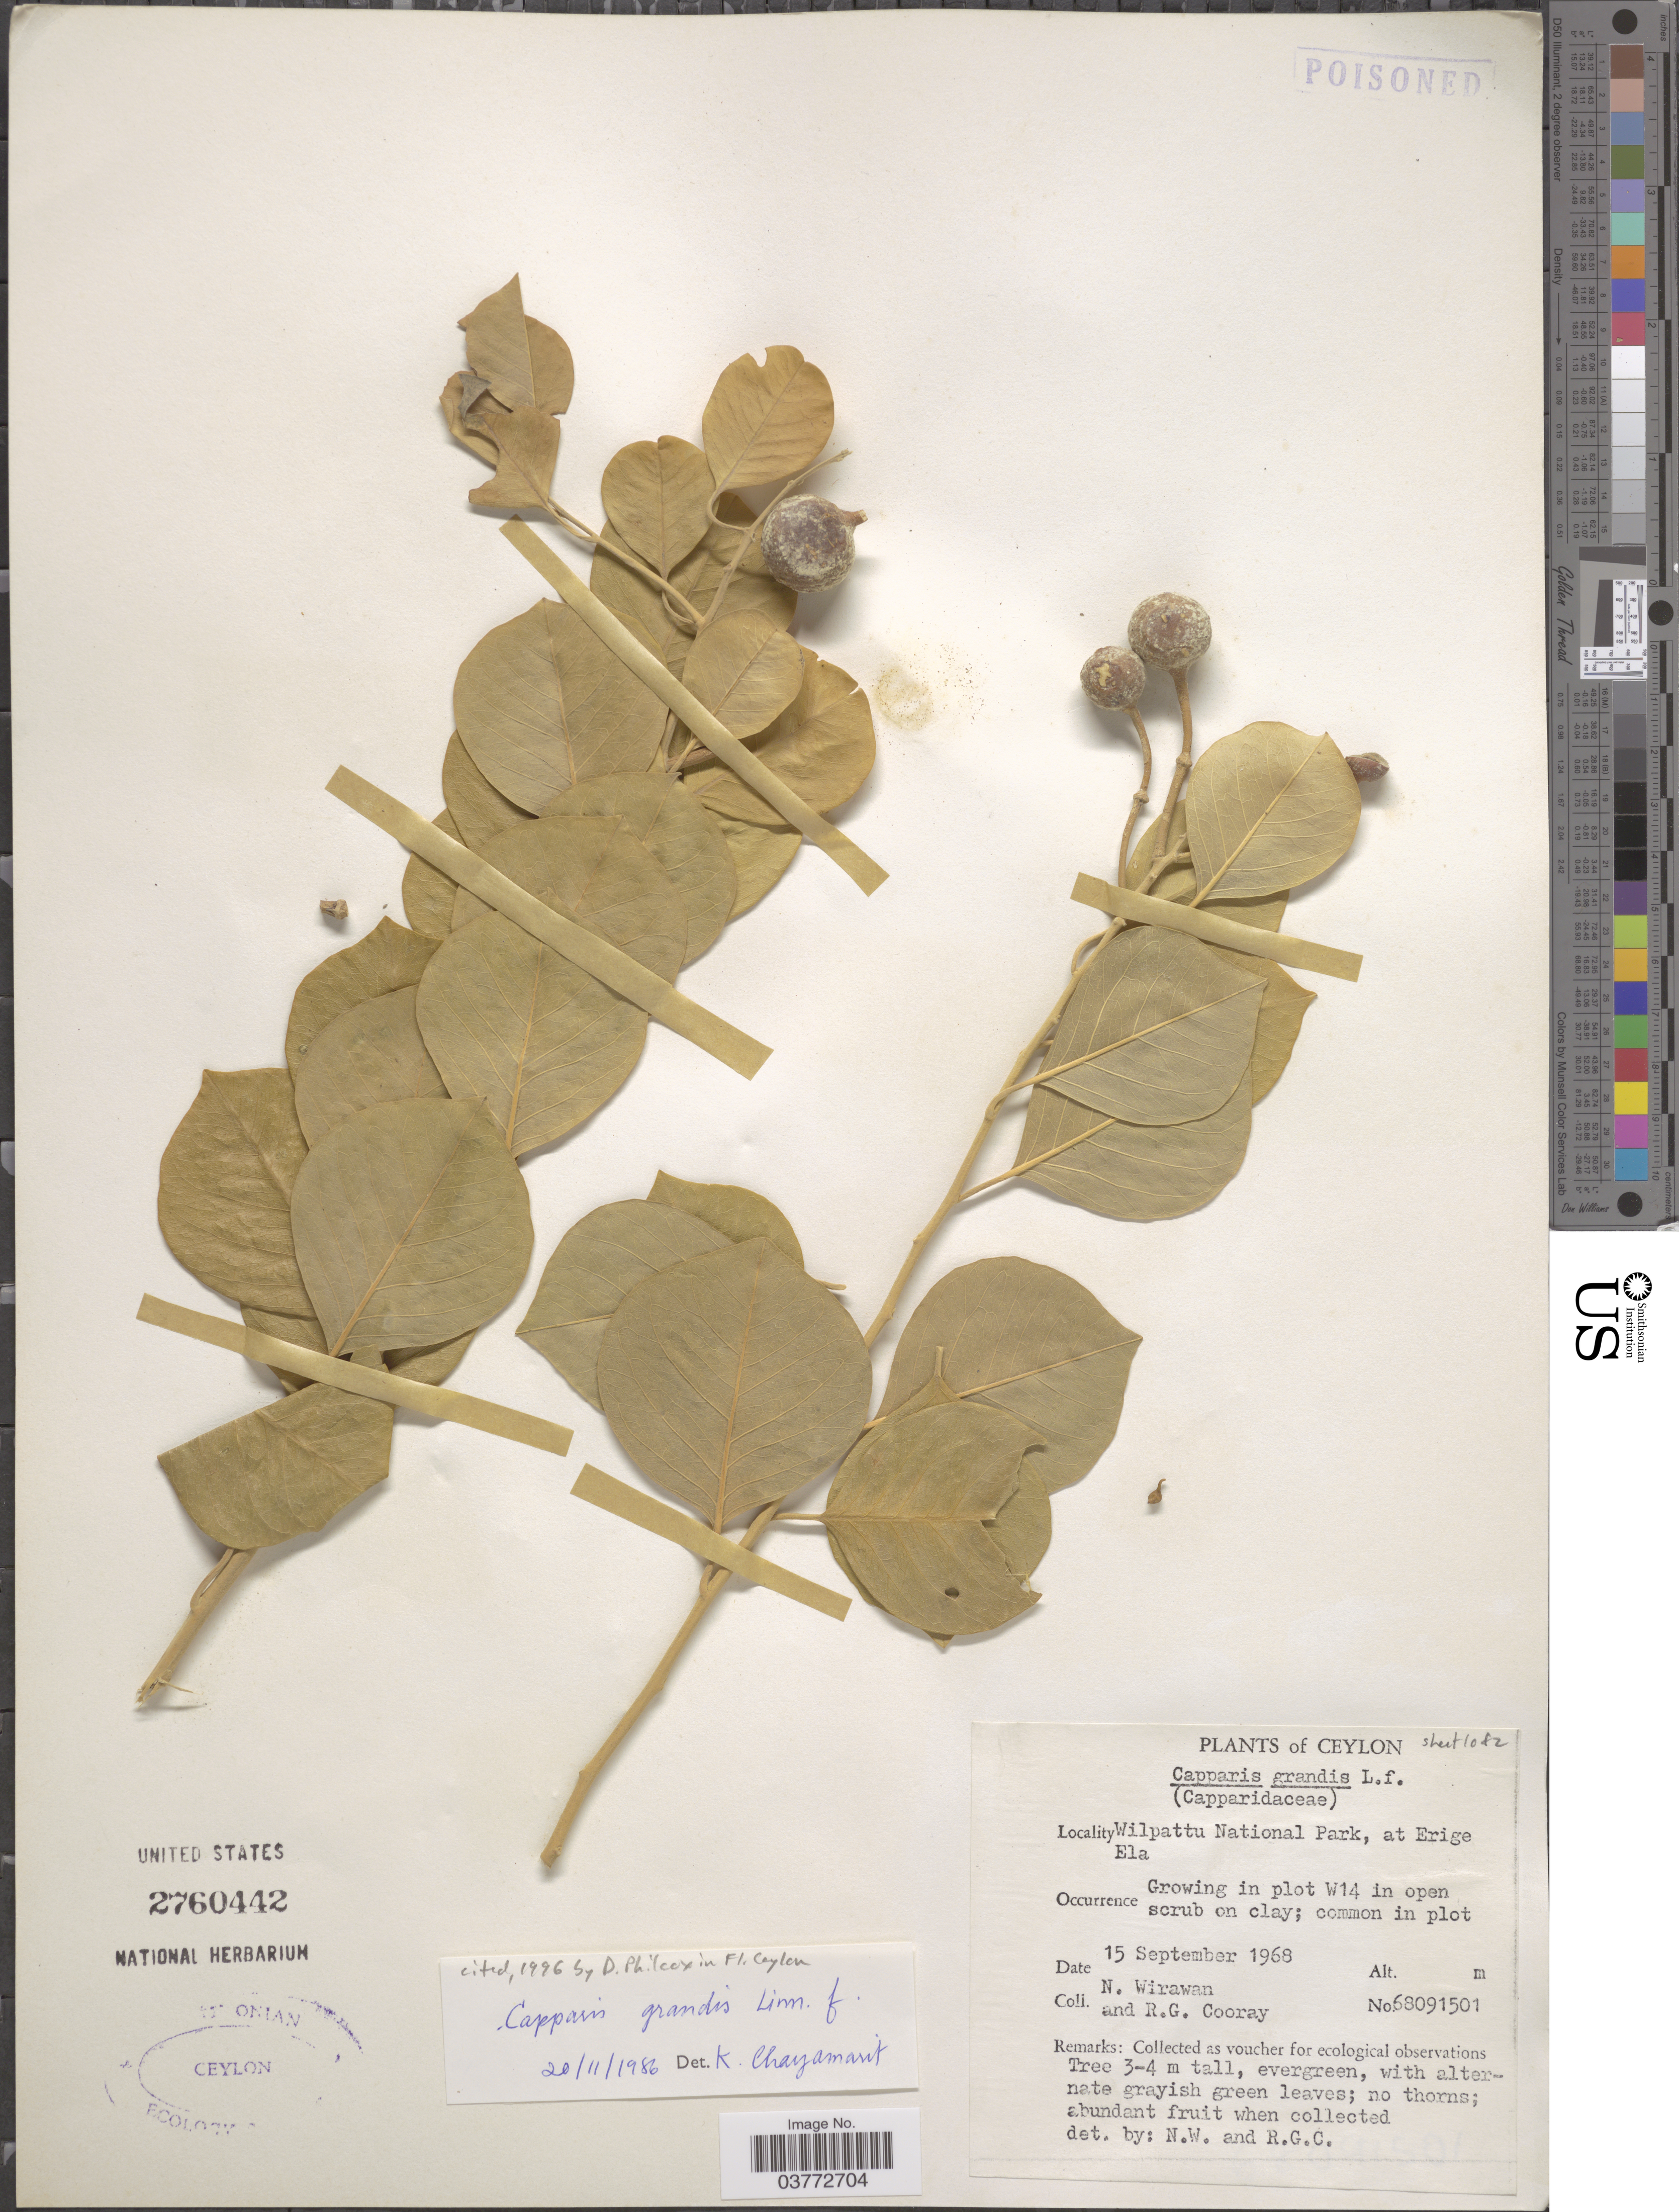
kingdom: Plantae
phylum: Tracheophyta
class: Magnoliopsida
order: Brassicales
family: Capparaceae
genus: Capparis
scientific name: Capparis grandis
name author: L. f.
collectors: N. Wirawan & R. Cooray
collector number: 68091501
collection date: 1968-09-15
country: Sri Lanka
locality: Ceylon. Wilpattu National Park, at Erige Ela. Plot W14.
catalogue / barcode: US 2760442